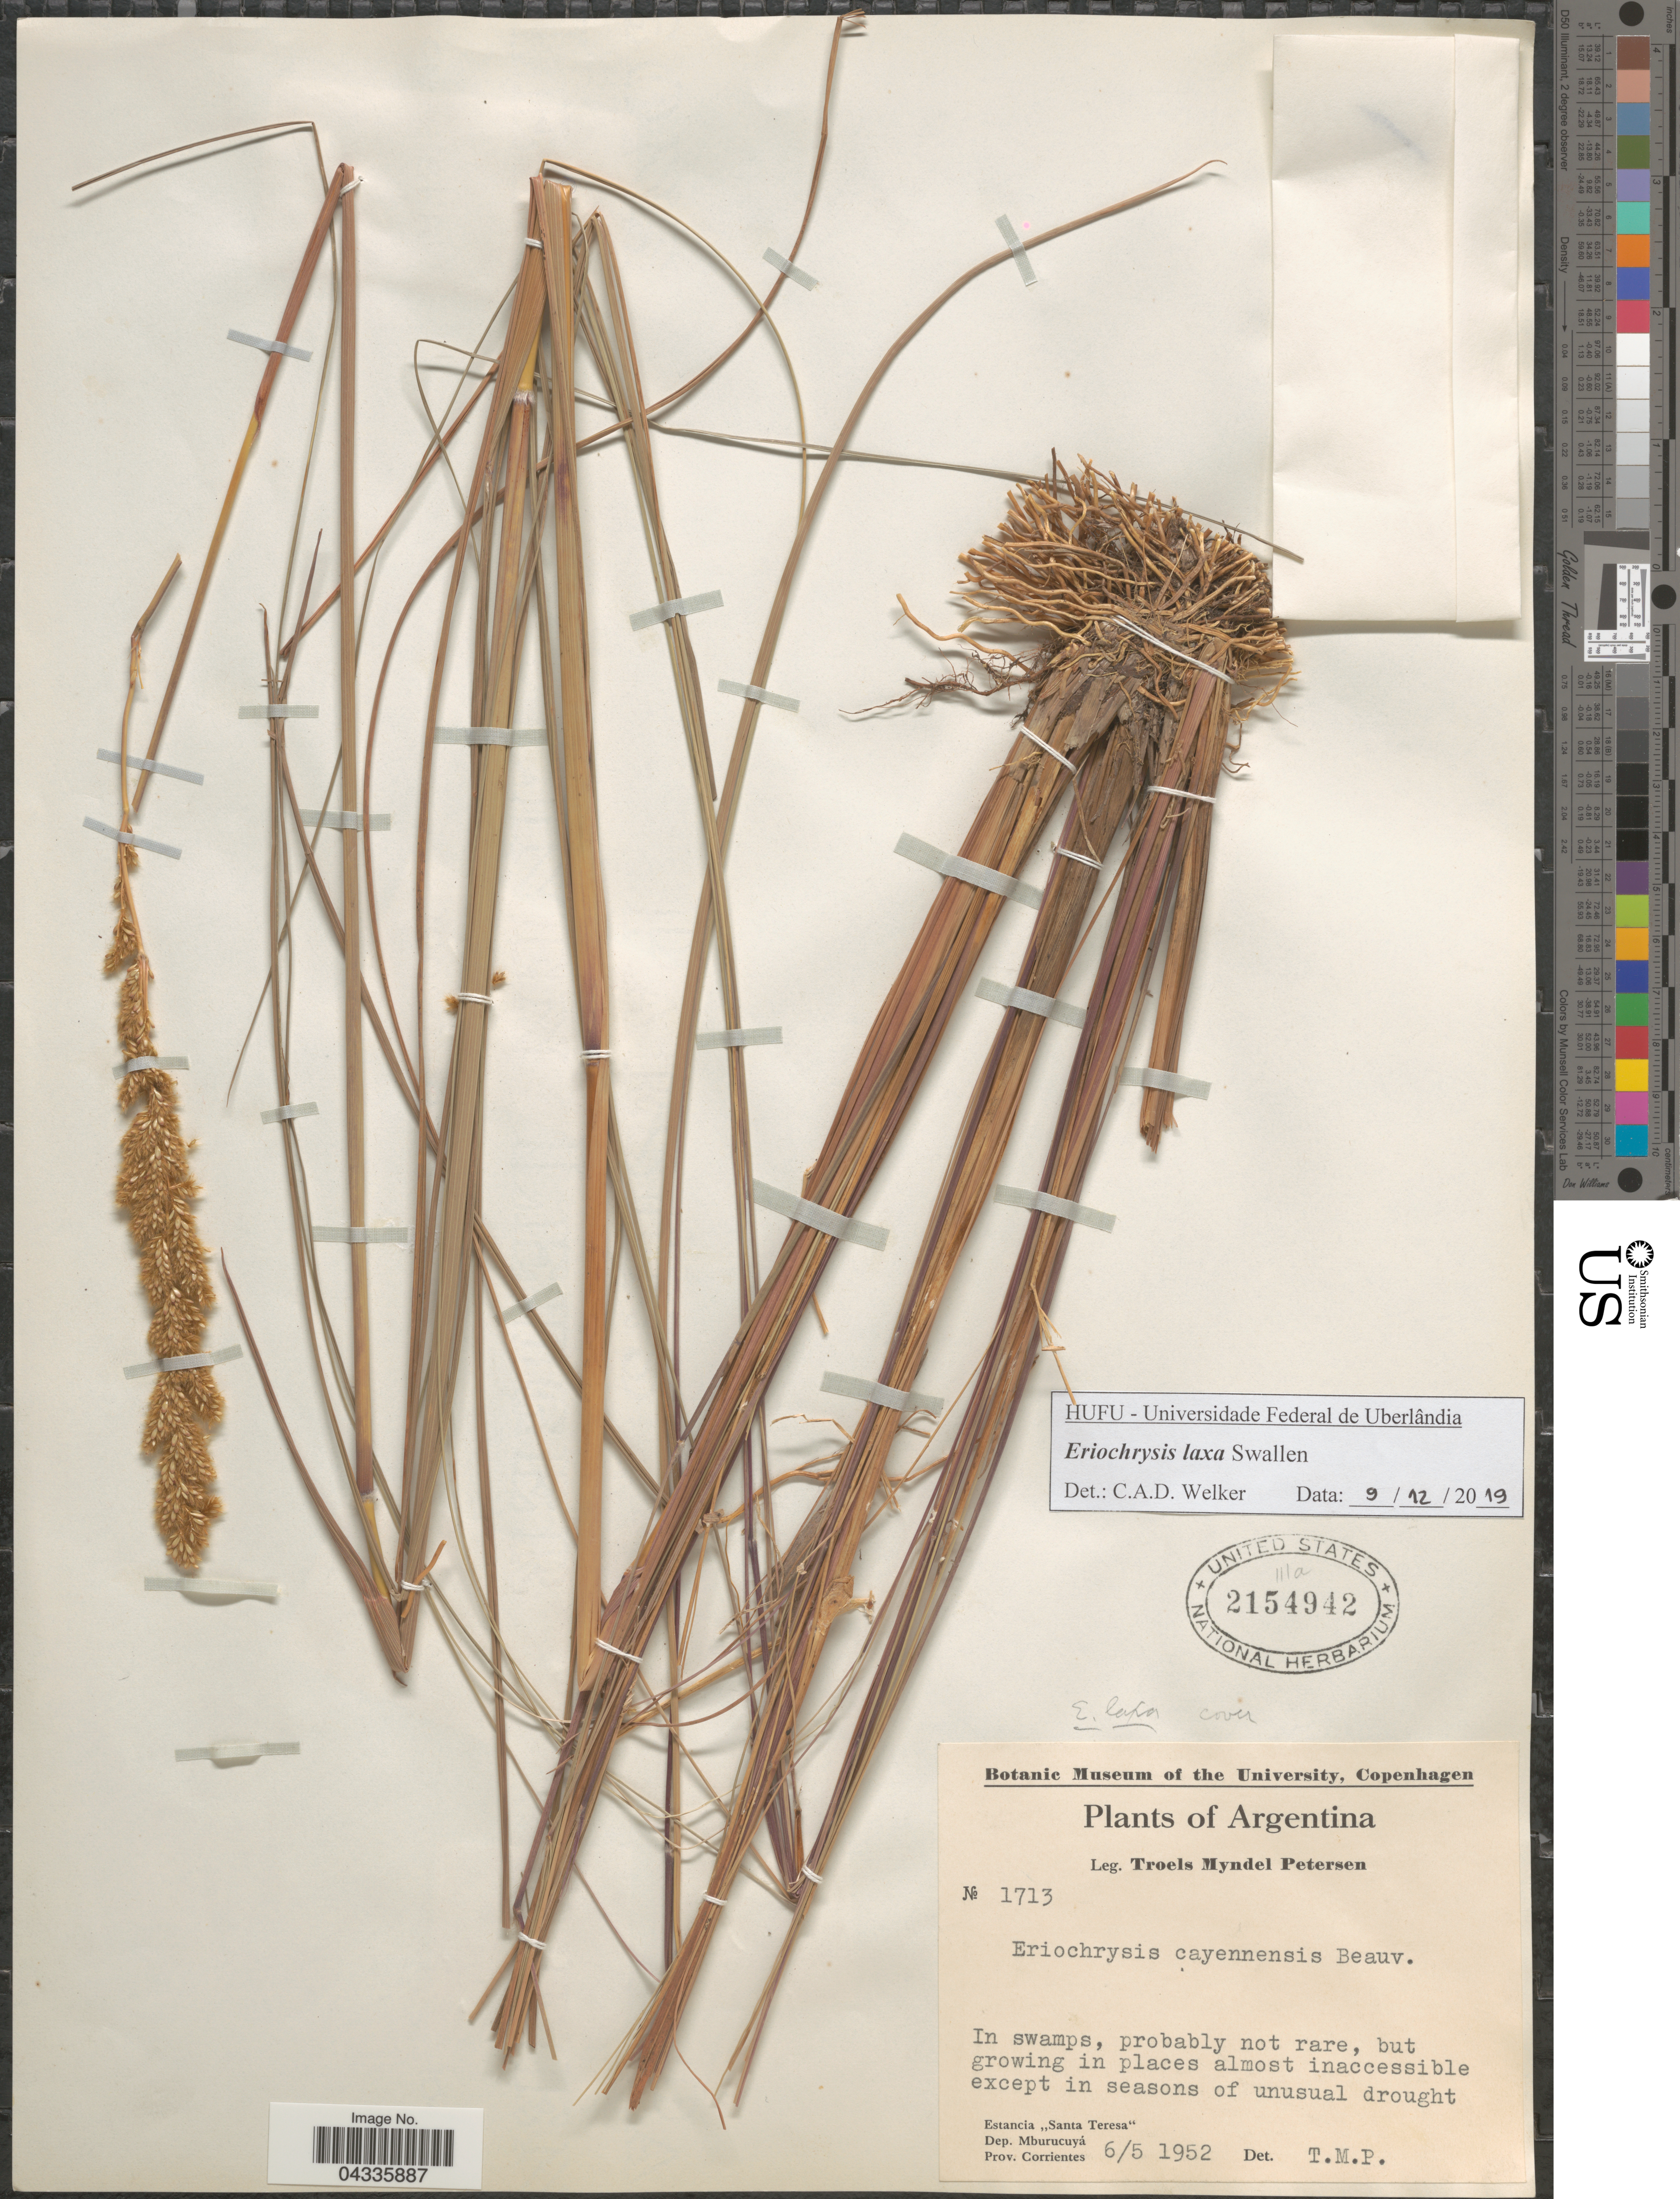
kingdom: Plantae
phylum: Tracheophyta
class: Liliopsida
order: Poales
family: Poaceae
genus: Eriochrysis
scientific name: Eriochrysis laxa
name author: Swallen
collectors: T. M. Petersen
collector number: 1713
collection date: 1952-05-06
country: Argentina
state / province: Corrientes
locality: In swamps, in places almost inaccessible except in seasons of unusual drought. Estancia "Santa Teresa". Dep. Mburucuyá.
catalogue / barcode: US 2154942